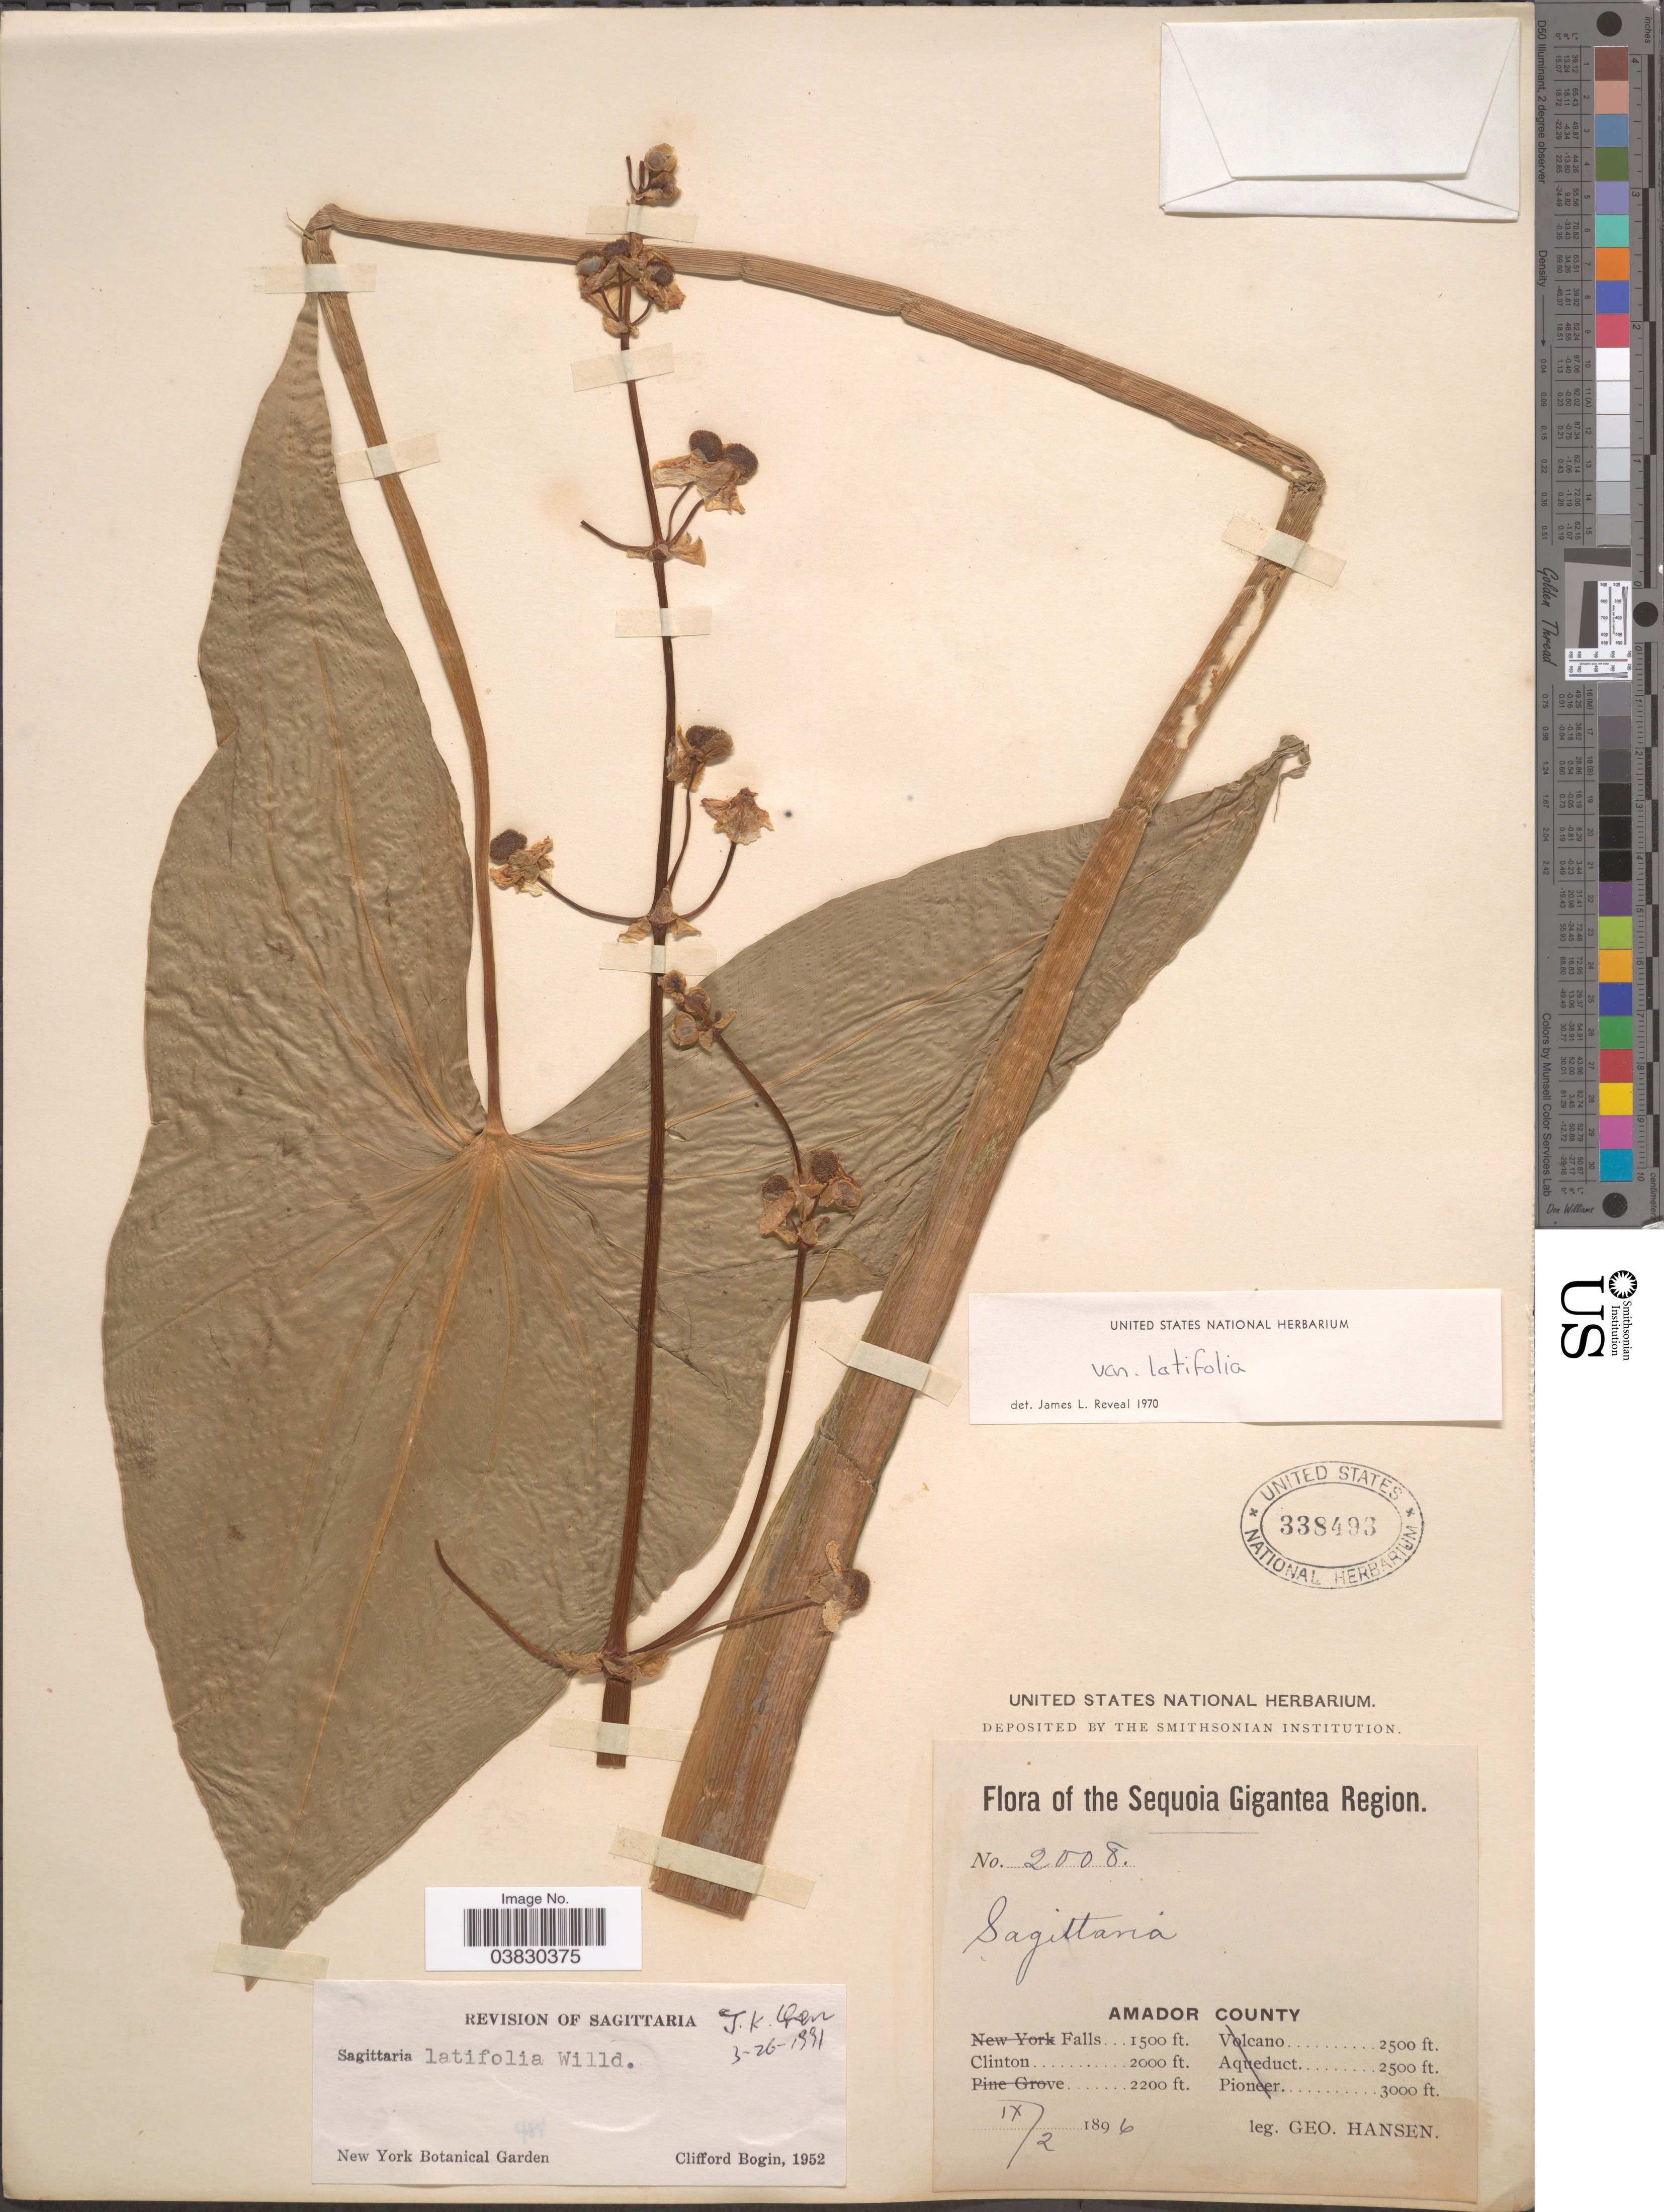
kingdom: Plantae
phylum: Tracheophyta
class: Liliopsida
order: Alismatales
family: Alismataceae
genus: Sagittaria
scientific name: Sagittaria latifolia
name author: Willd.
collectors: G. Hansen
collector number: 2008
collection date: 1896-09-02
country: United States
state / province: California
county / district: Amador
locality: Sequoia Gigantea Region. Amador County. Clinton.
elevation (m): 610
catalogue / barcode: US 338493